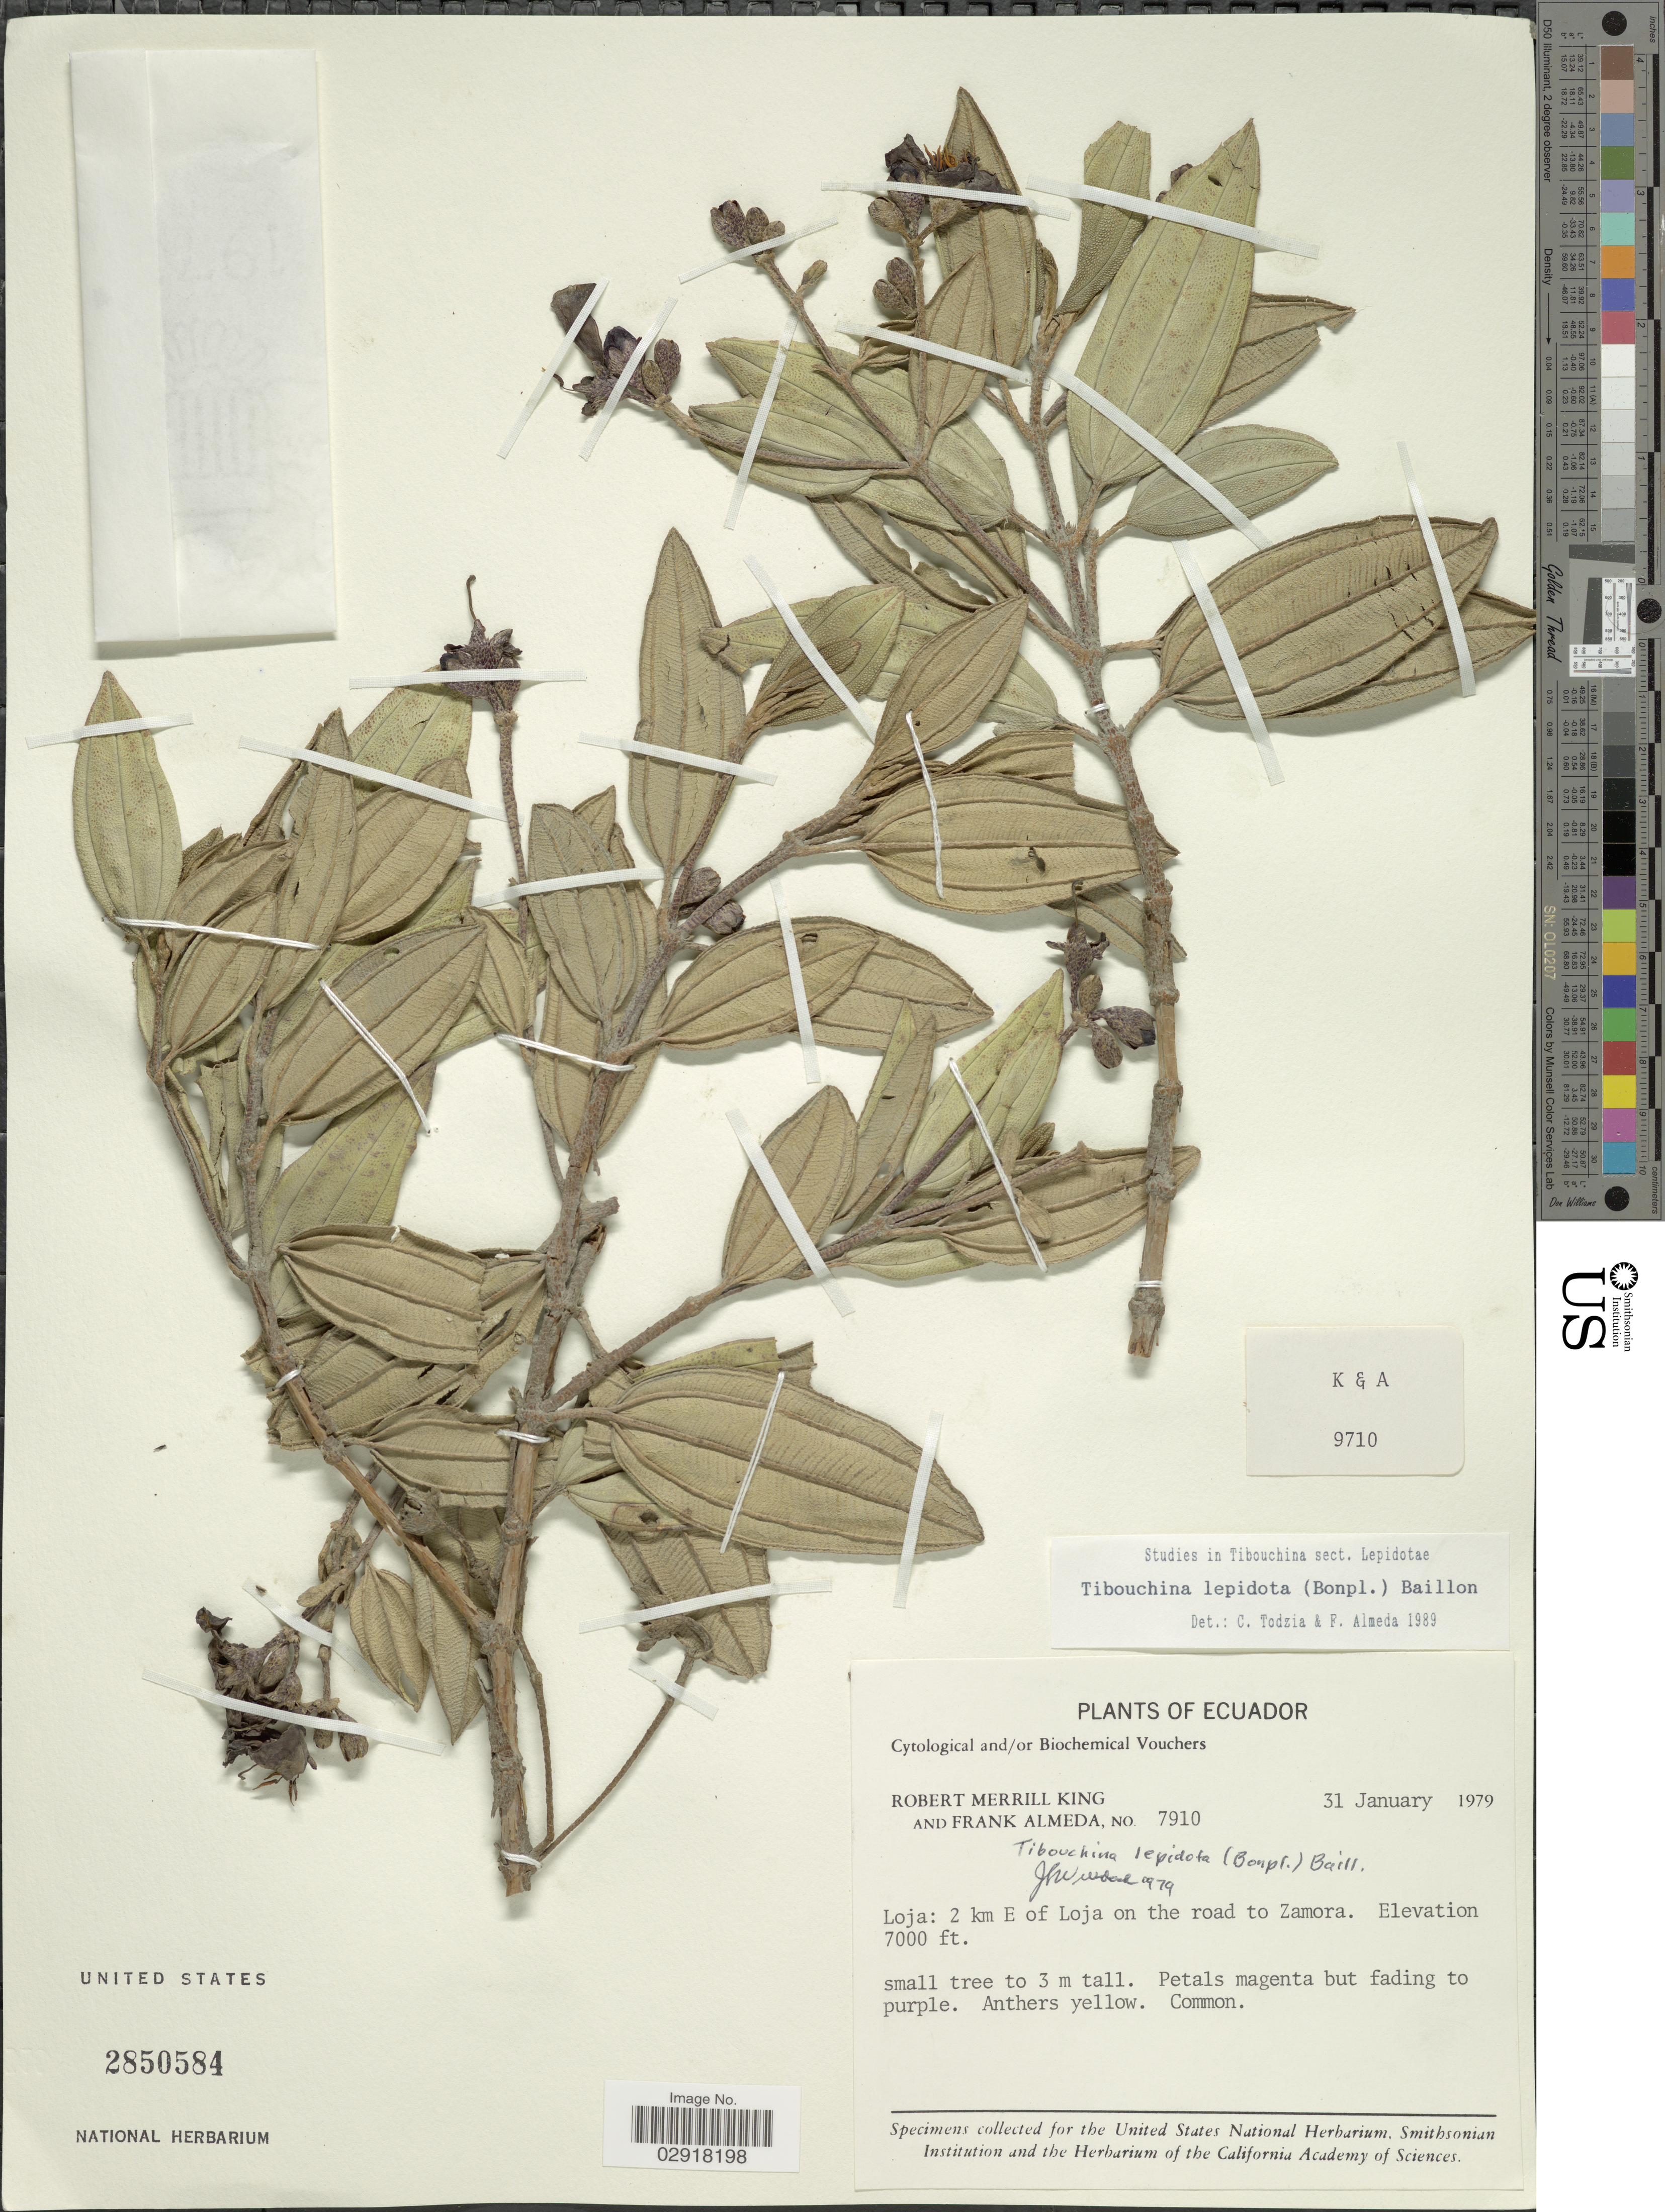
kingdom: Plantae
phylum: Tracheophyta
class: Magnoliopsida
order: Myrtales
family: Melastomataceae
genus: Andesanthus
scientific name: Andesanthus lepidotus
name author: (Humb. & Bonpl.) P.J.F. Guim. & Michelang.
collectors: R. M. King & F. Almeda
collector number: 7910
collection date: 1979-01-31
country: Ecuador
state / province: Loja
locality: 2 km E of Loja on the road to Zamora.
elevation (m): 2134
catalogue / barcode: US 2850584